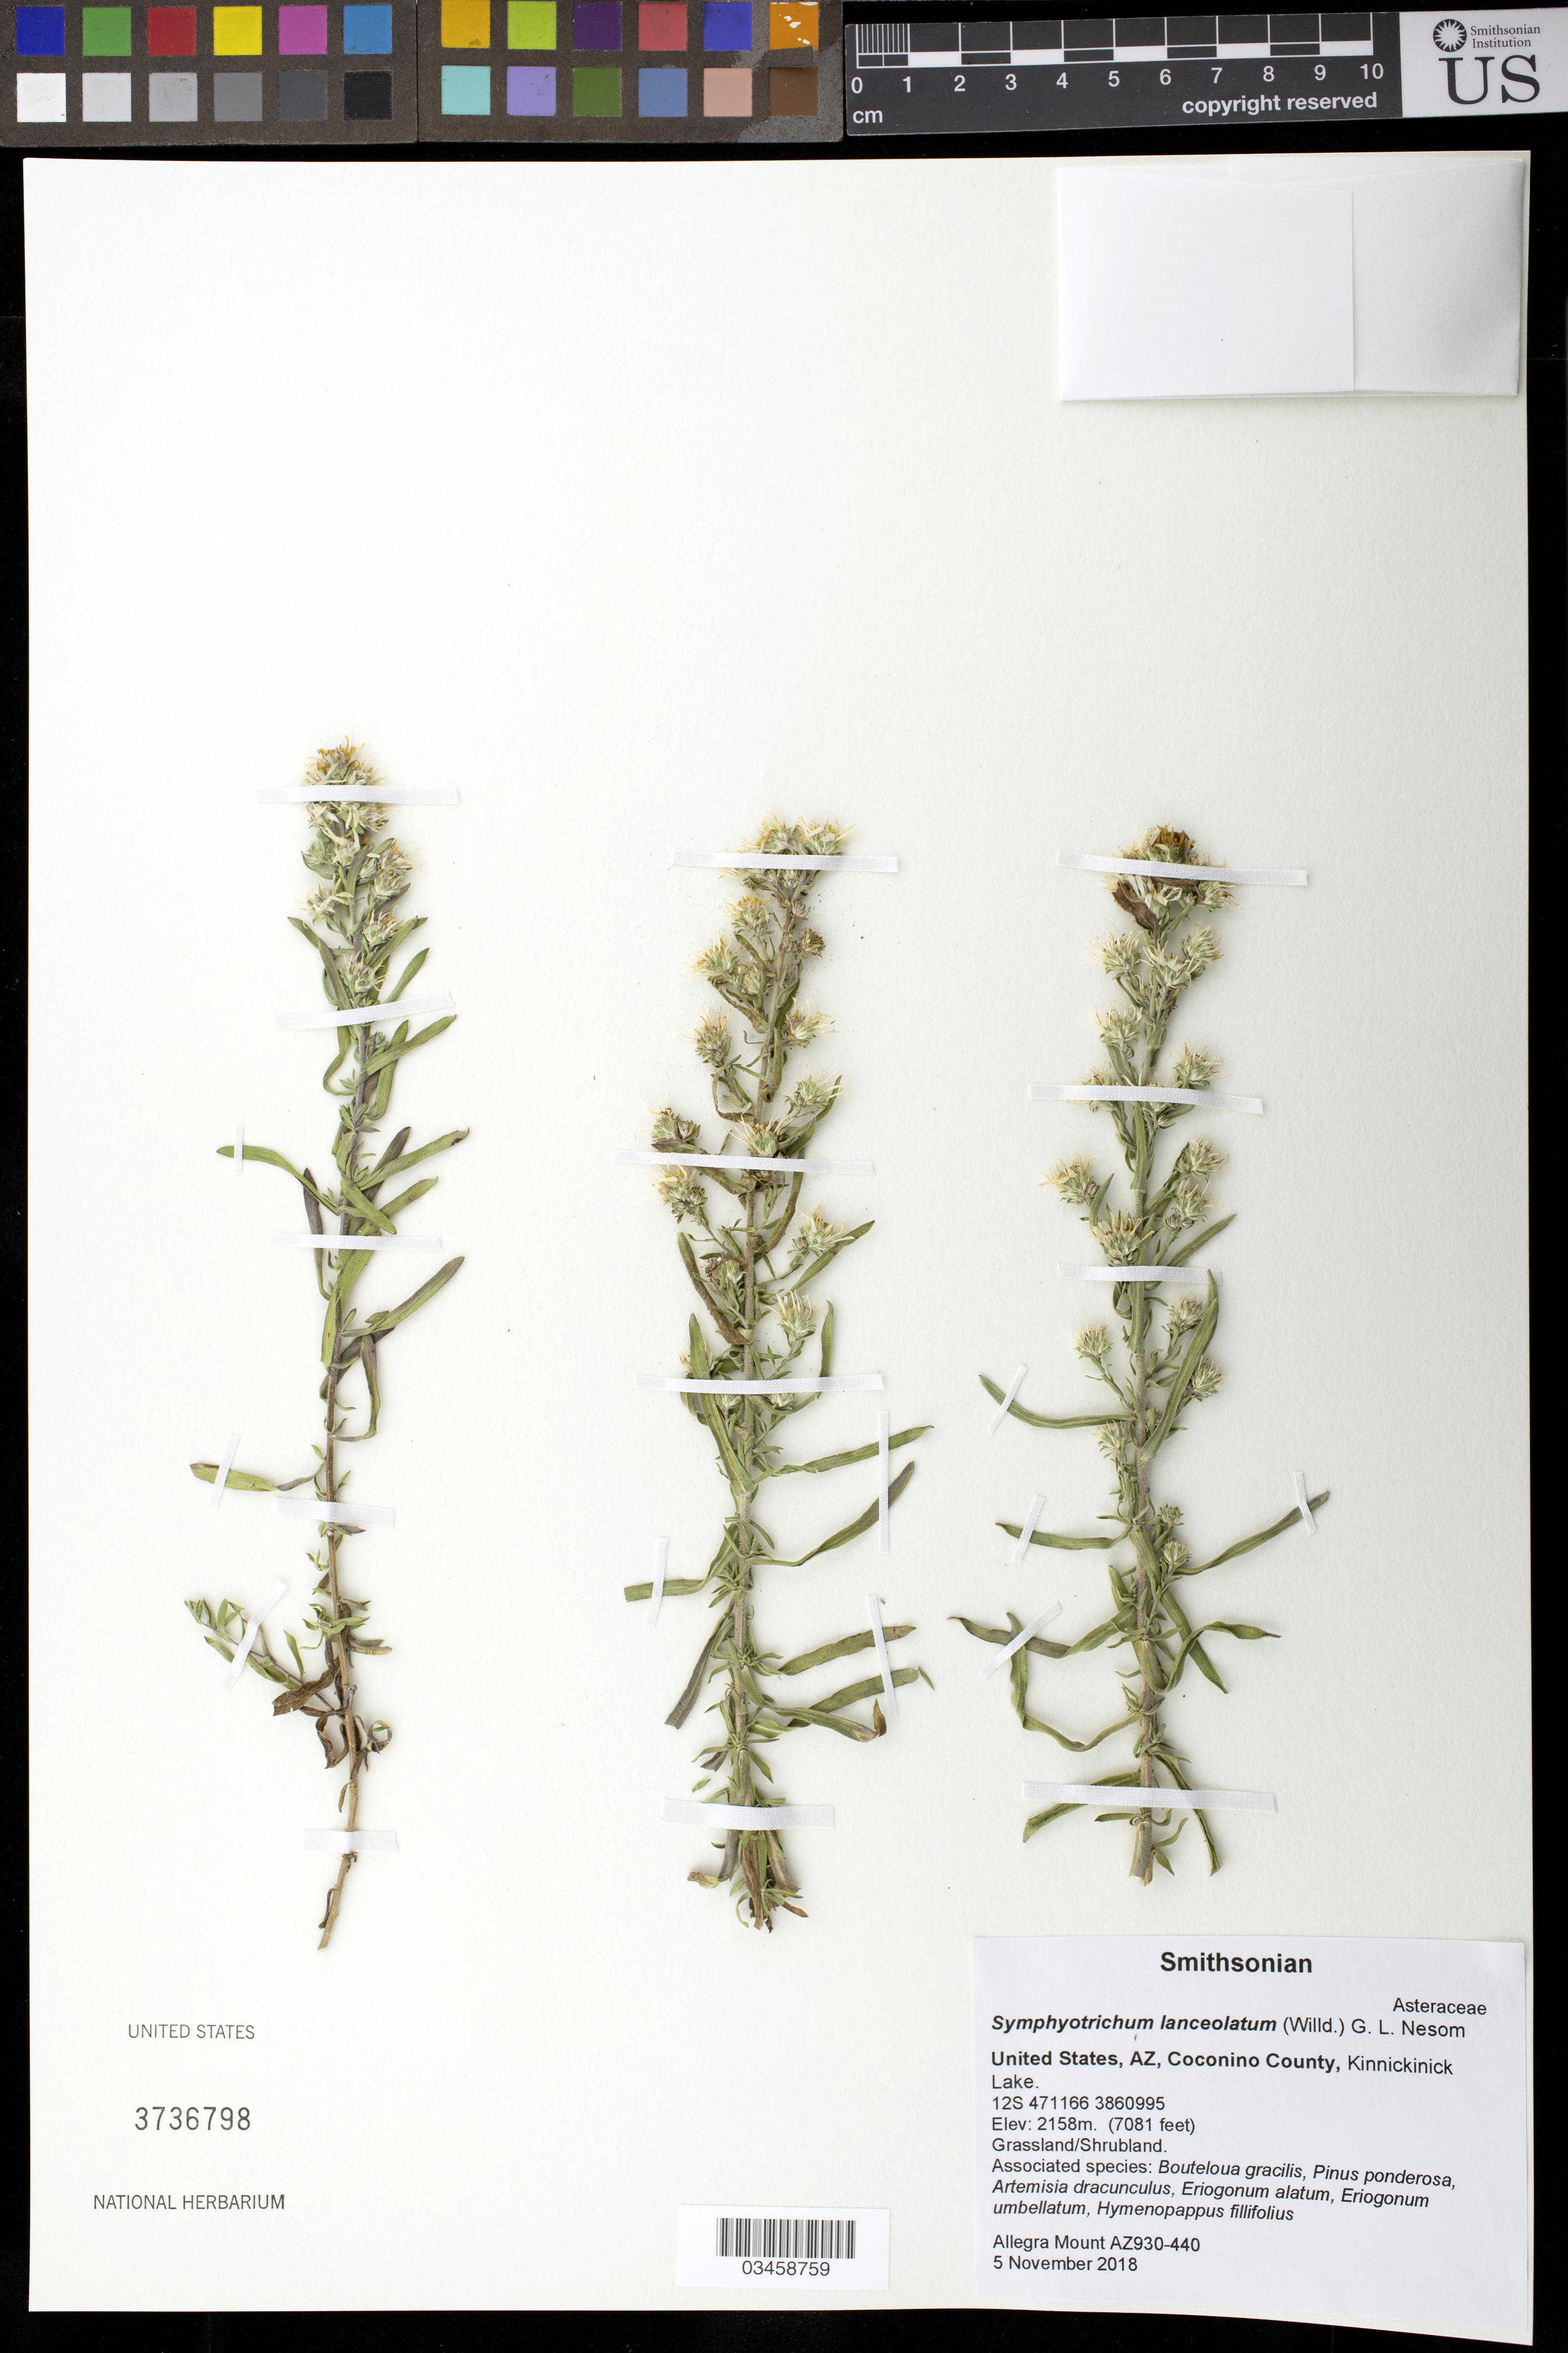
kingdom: Plantae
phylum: Tracheophyta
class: Magnoliopsida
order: Asterales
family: Asteraceae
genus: Symphyotrichum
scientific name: Symphyotrichum lanceolatum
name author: (Willd.) G.L. Nesom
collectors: A. Mount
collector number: AZ930-440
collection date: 2018-11-05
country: United States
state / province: Arizona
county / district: Cococino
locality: Kinnickinick Lake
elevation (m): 2158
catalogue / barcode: US 3736798